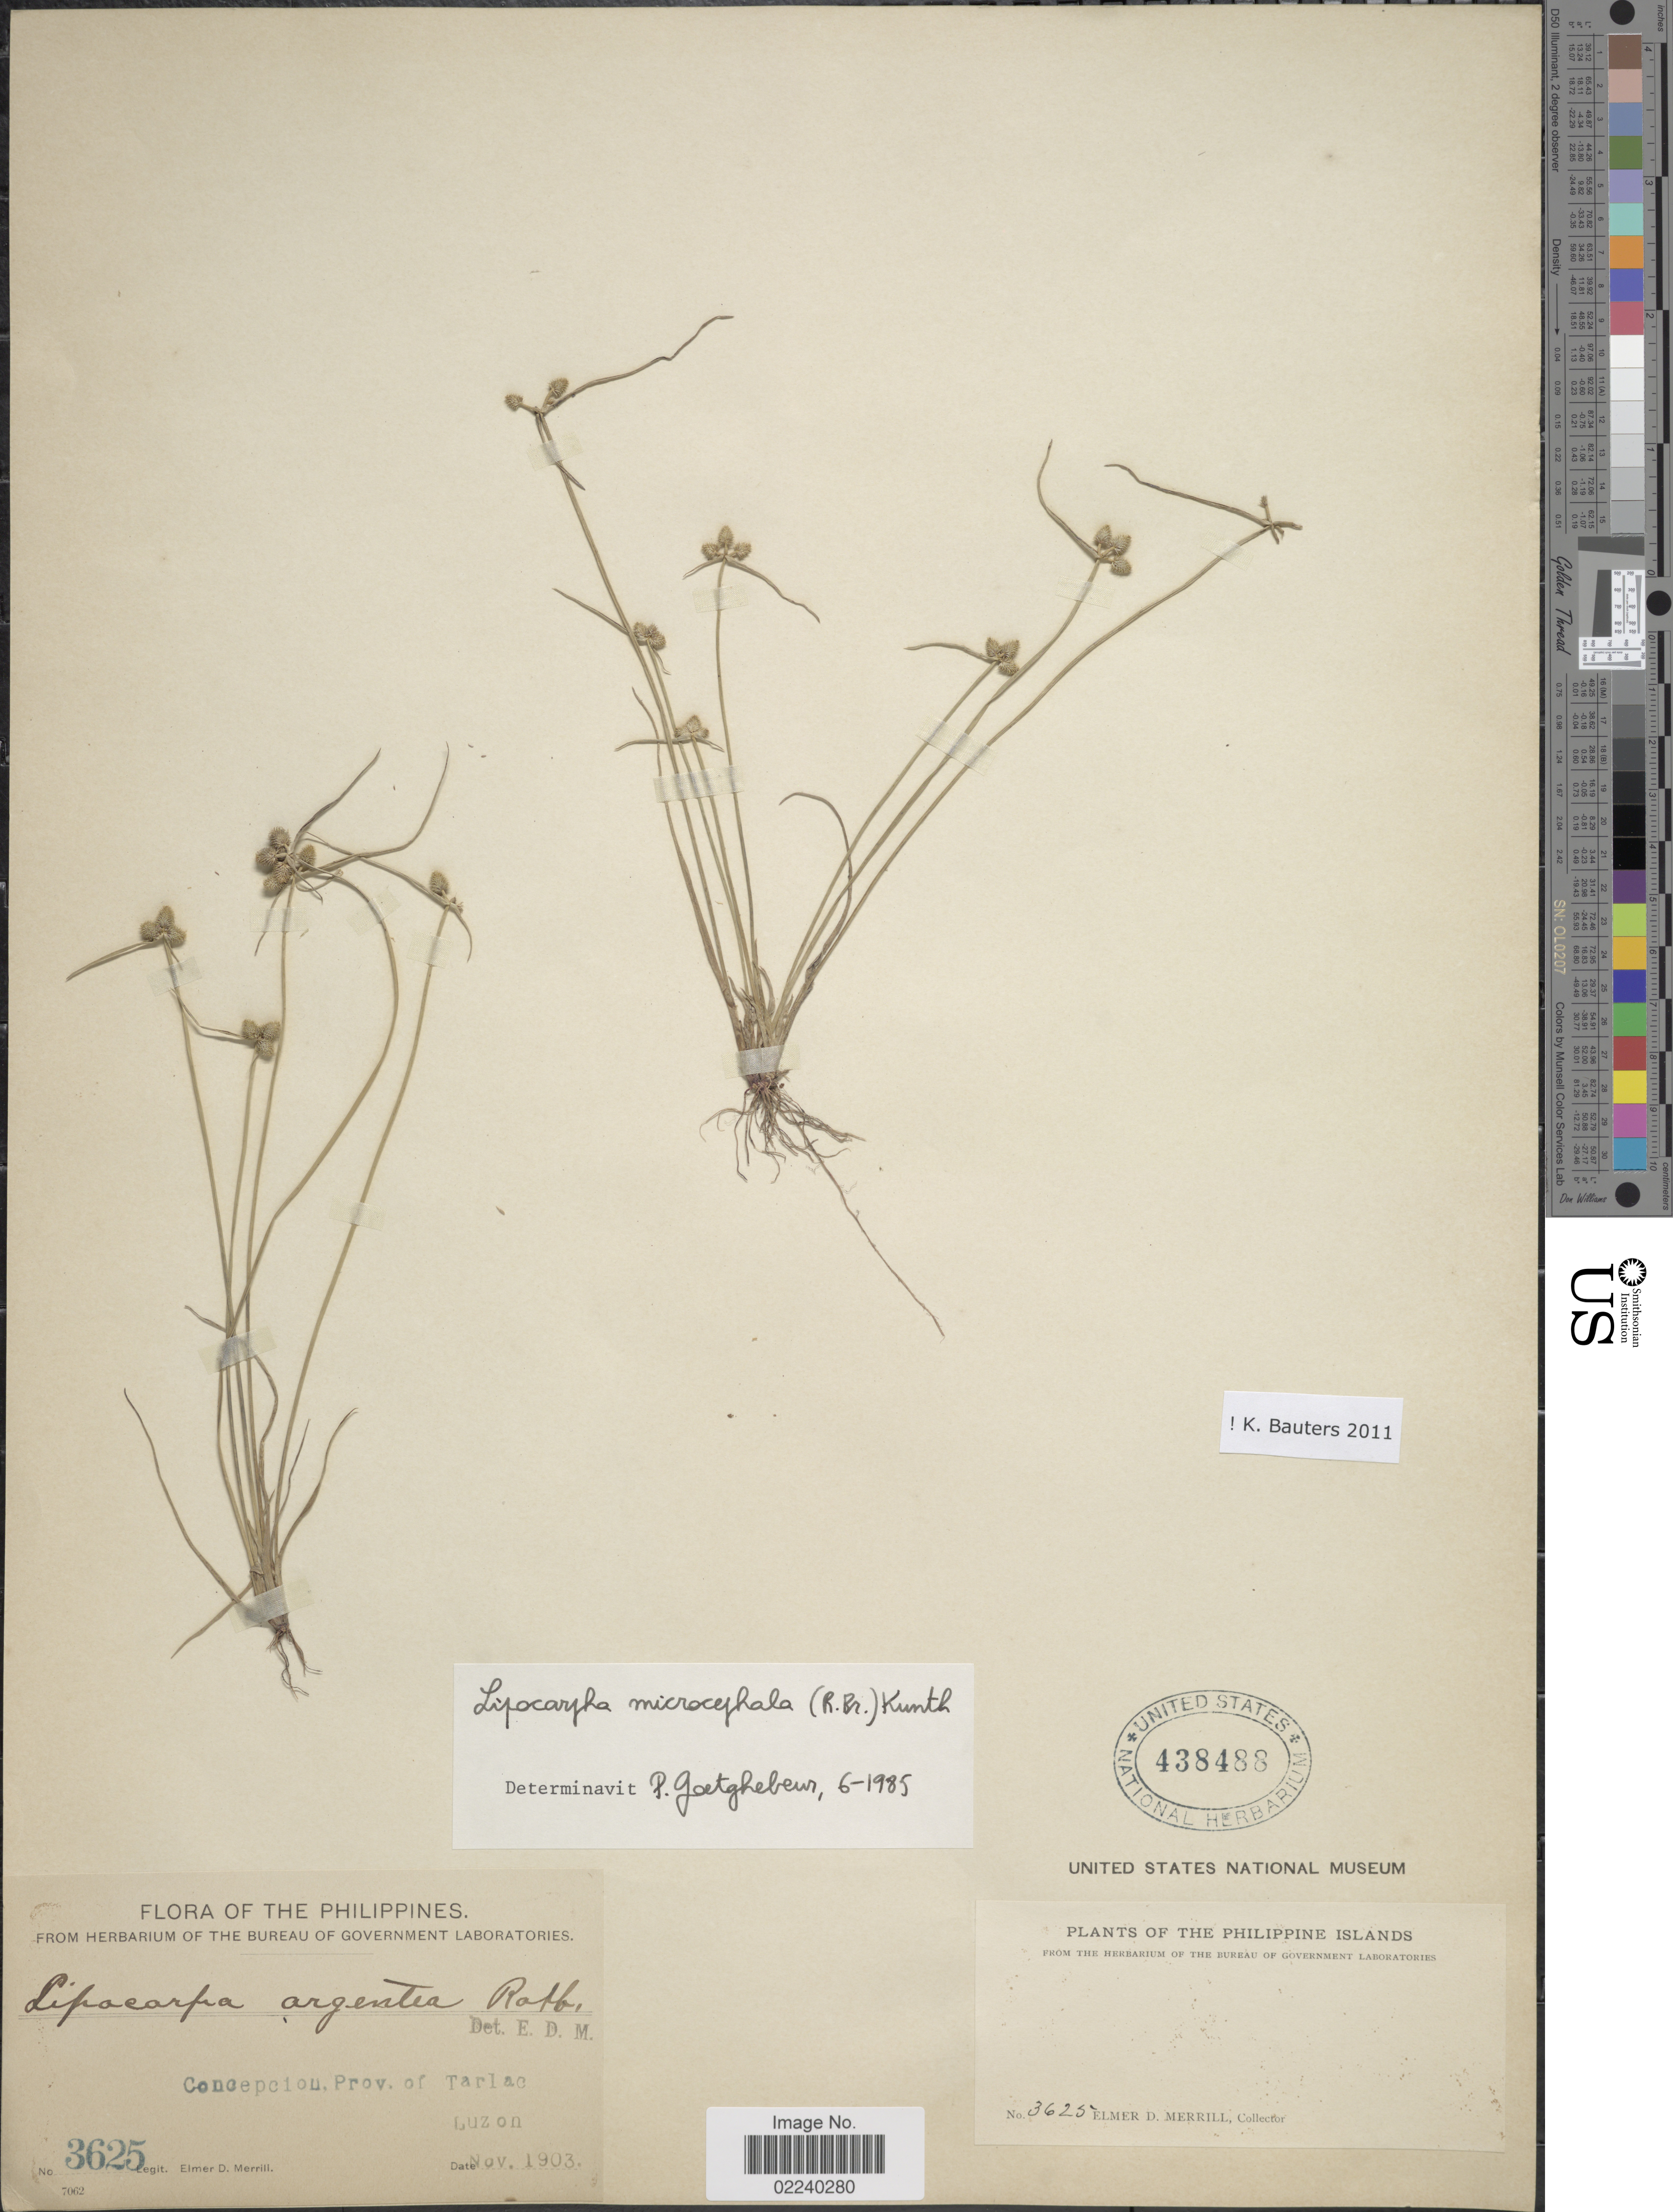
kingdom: Plantae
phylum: Tracheophyta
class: Liliopsida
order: Poales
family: Cyperaceae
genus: Cyperus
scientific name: Cyperus leptocarpus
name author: (F. Muell.) Bauters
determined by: Strong, M. T., (US), Smithsonian Institution - National Museum of Natural History (UNITED STATES)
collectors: E. D. Merrill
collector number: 3625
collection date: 1903-11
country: Philippines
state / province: Central Luzon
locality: Concepcion, Prov. of Tarlac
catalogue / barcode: US 438488